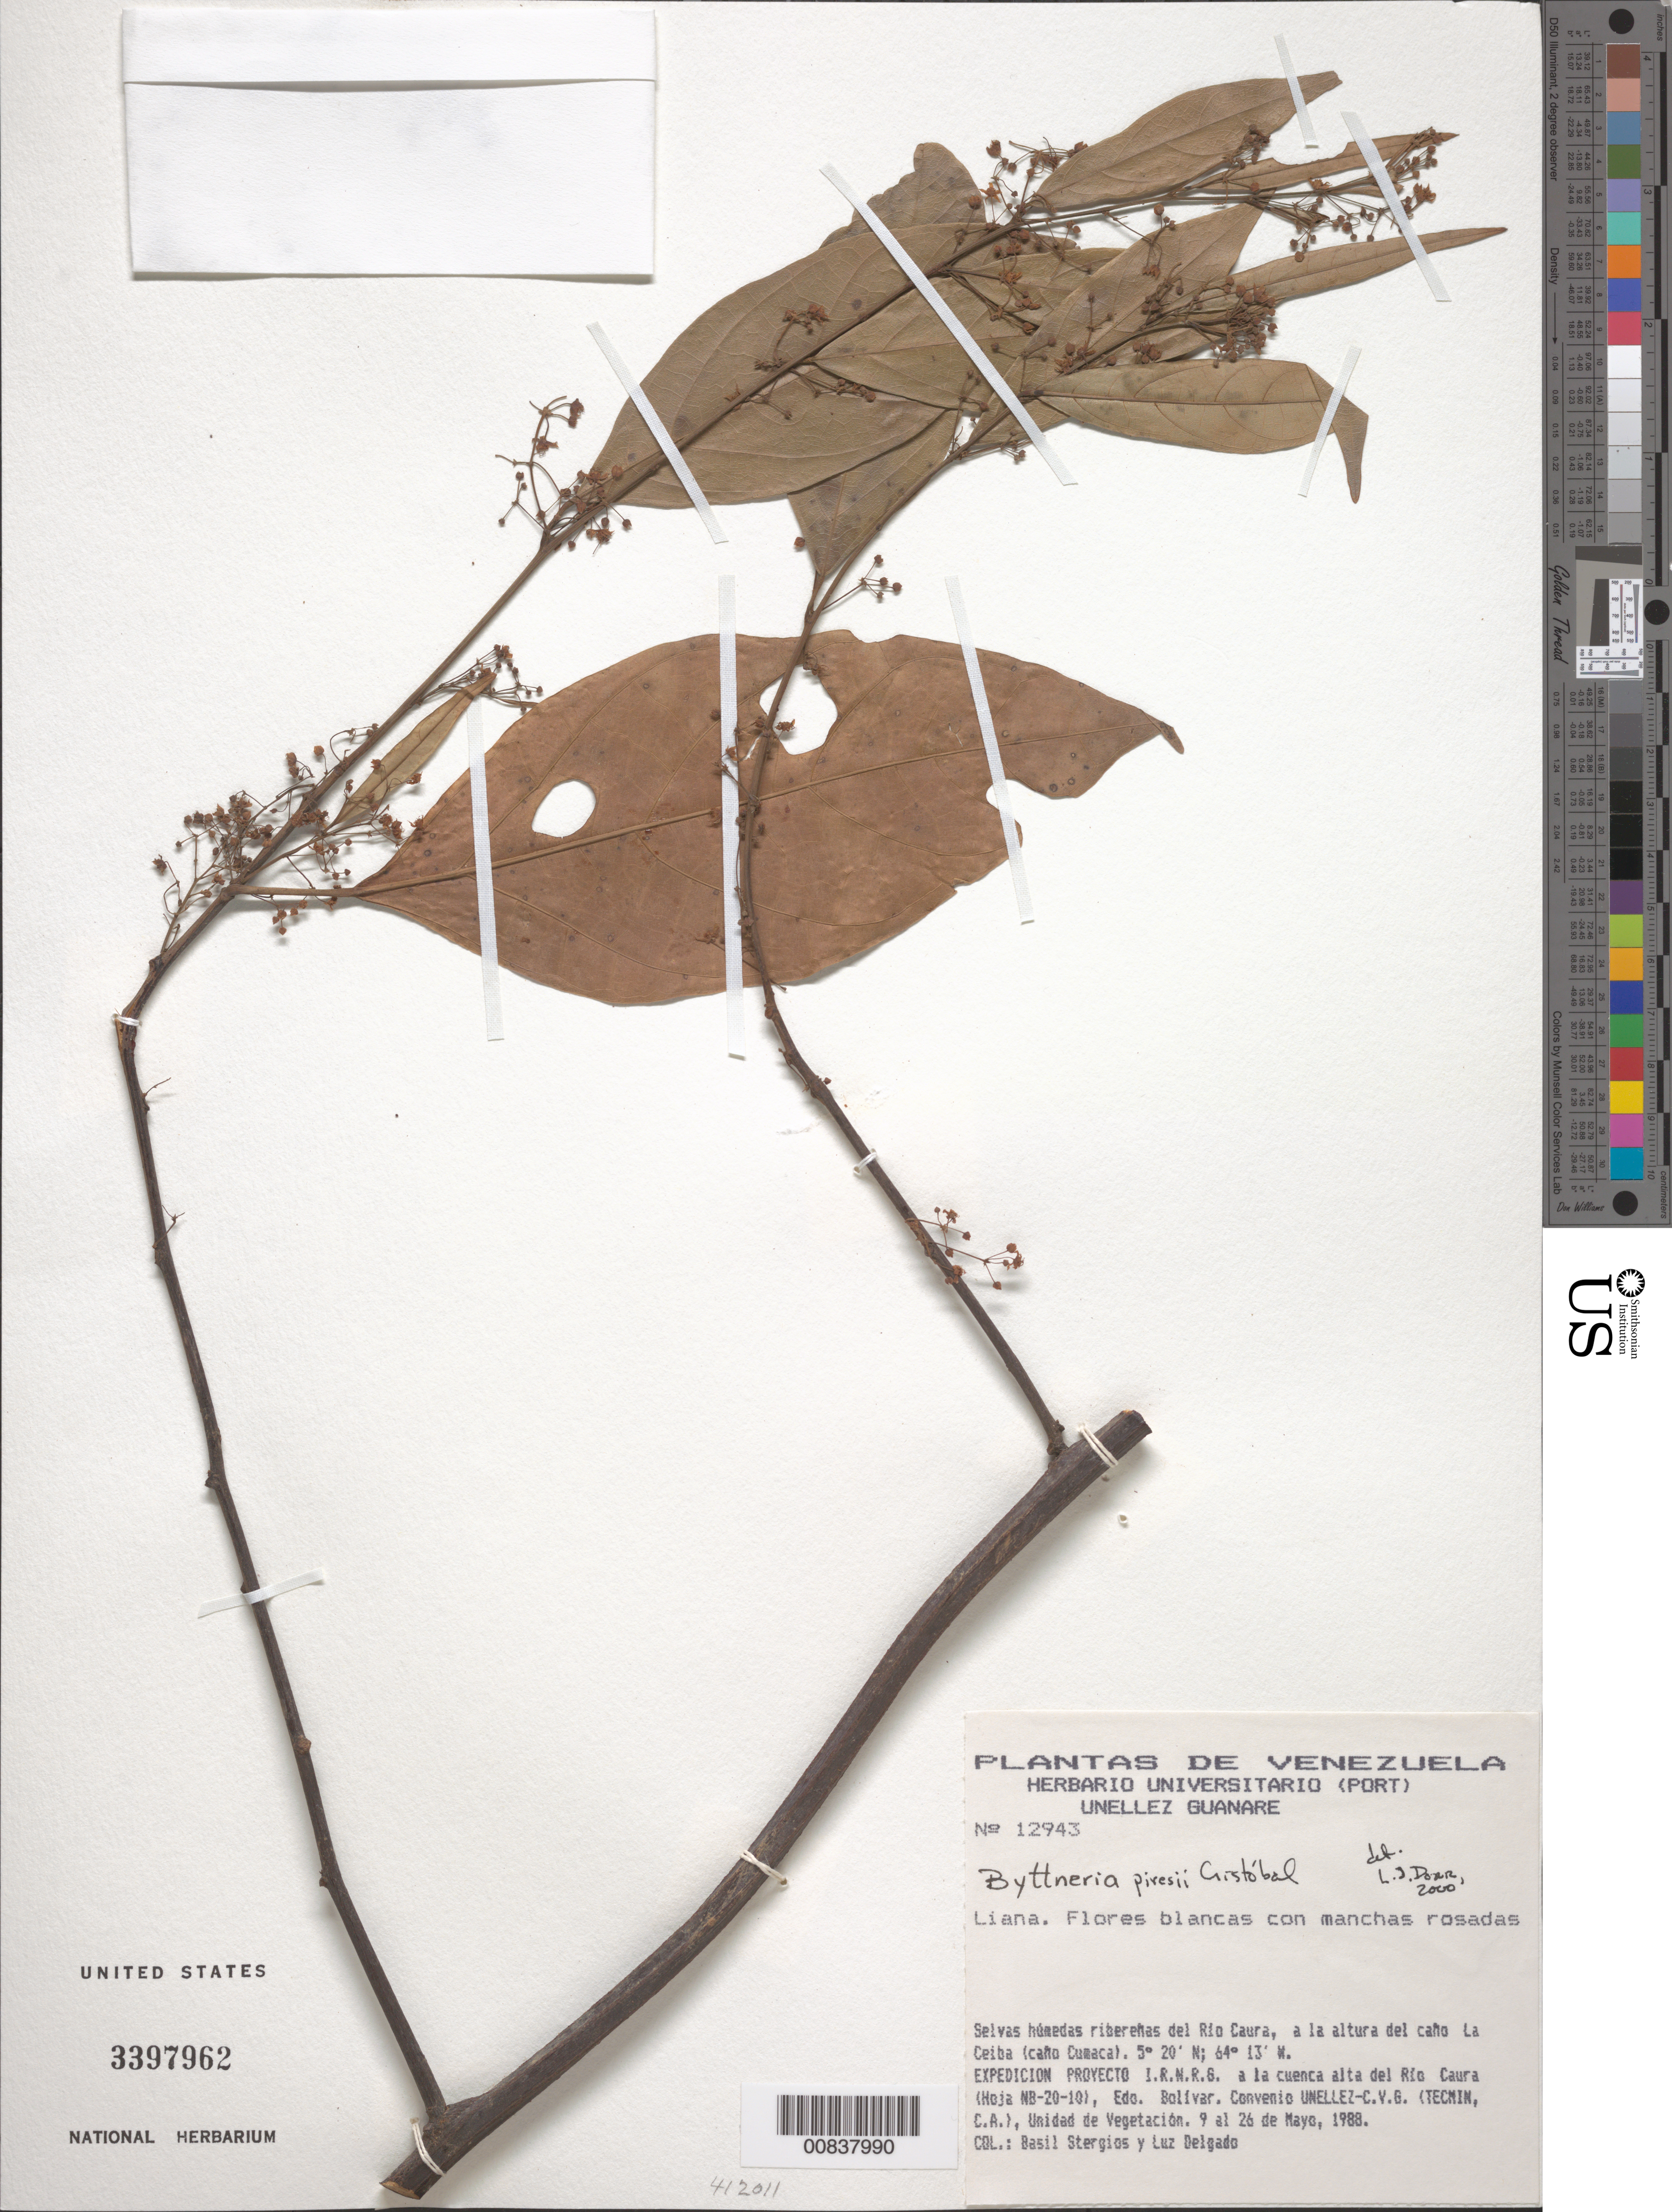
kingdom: Plantae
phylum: Tracheophyta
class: Magnoliopsida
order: Malvales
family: Malvaceae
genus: Byttneria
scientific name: Byttneria piresii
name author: Cristóbal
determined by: Dorr, L. J., (BOT), Smithsonian Institution - National Museum of Natural History (UNITED STATES)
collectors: B. G. Stergios & L. Delgado V.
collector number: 12943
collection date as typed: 9-May-88 to 26-May-88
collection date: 1988-05-09/1988-05-26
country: Venezuela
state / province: Bolívar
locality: Río Caura, Caño La Ceiba (Caño Cumaca)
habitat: Selvas húmedas ribereñas del río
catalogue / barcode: US 3397962